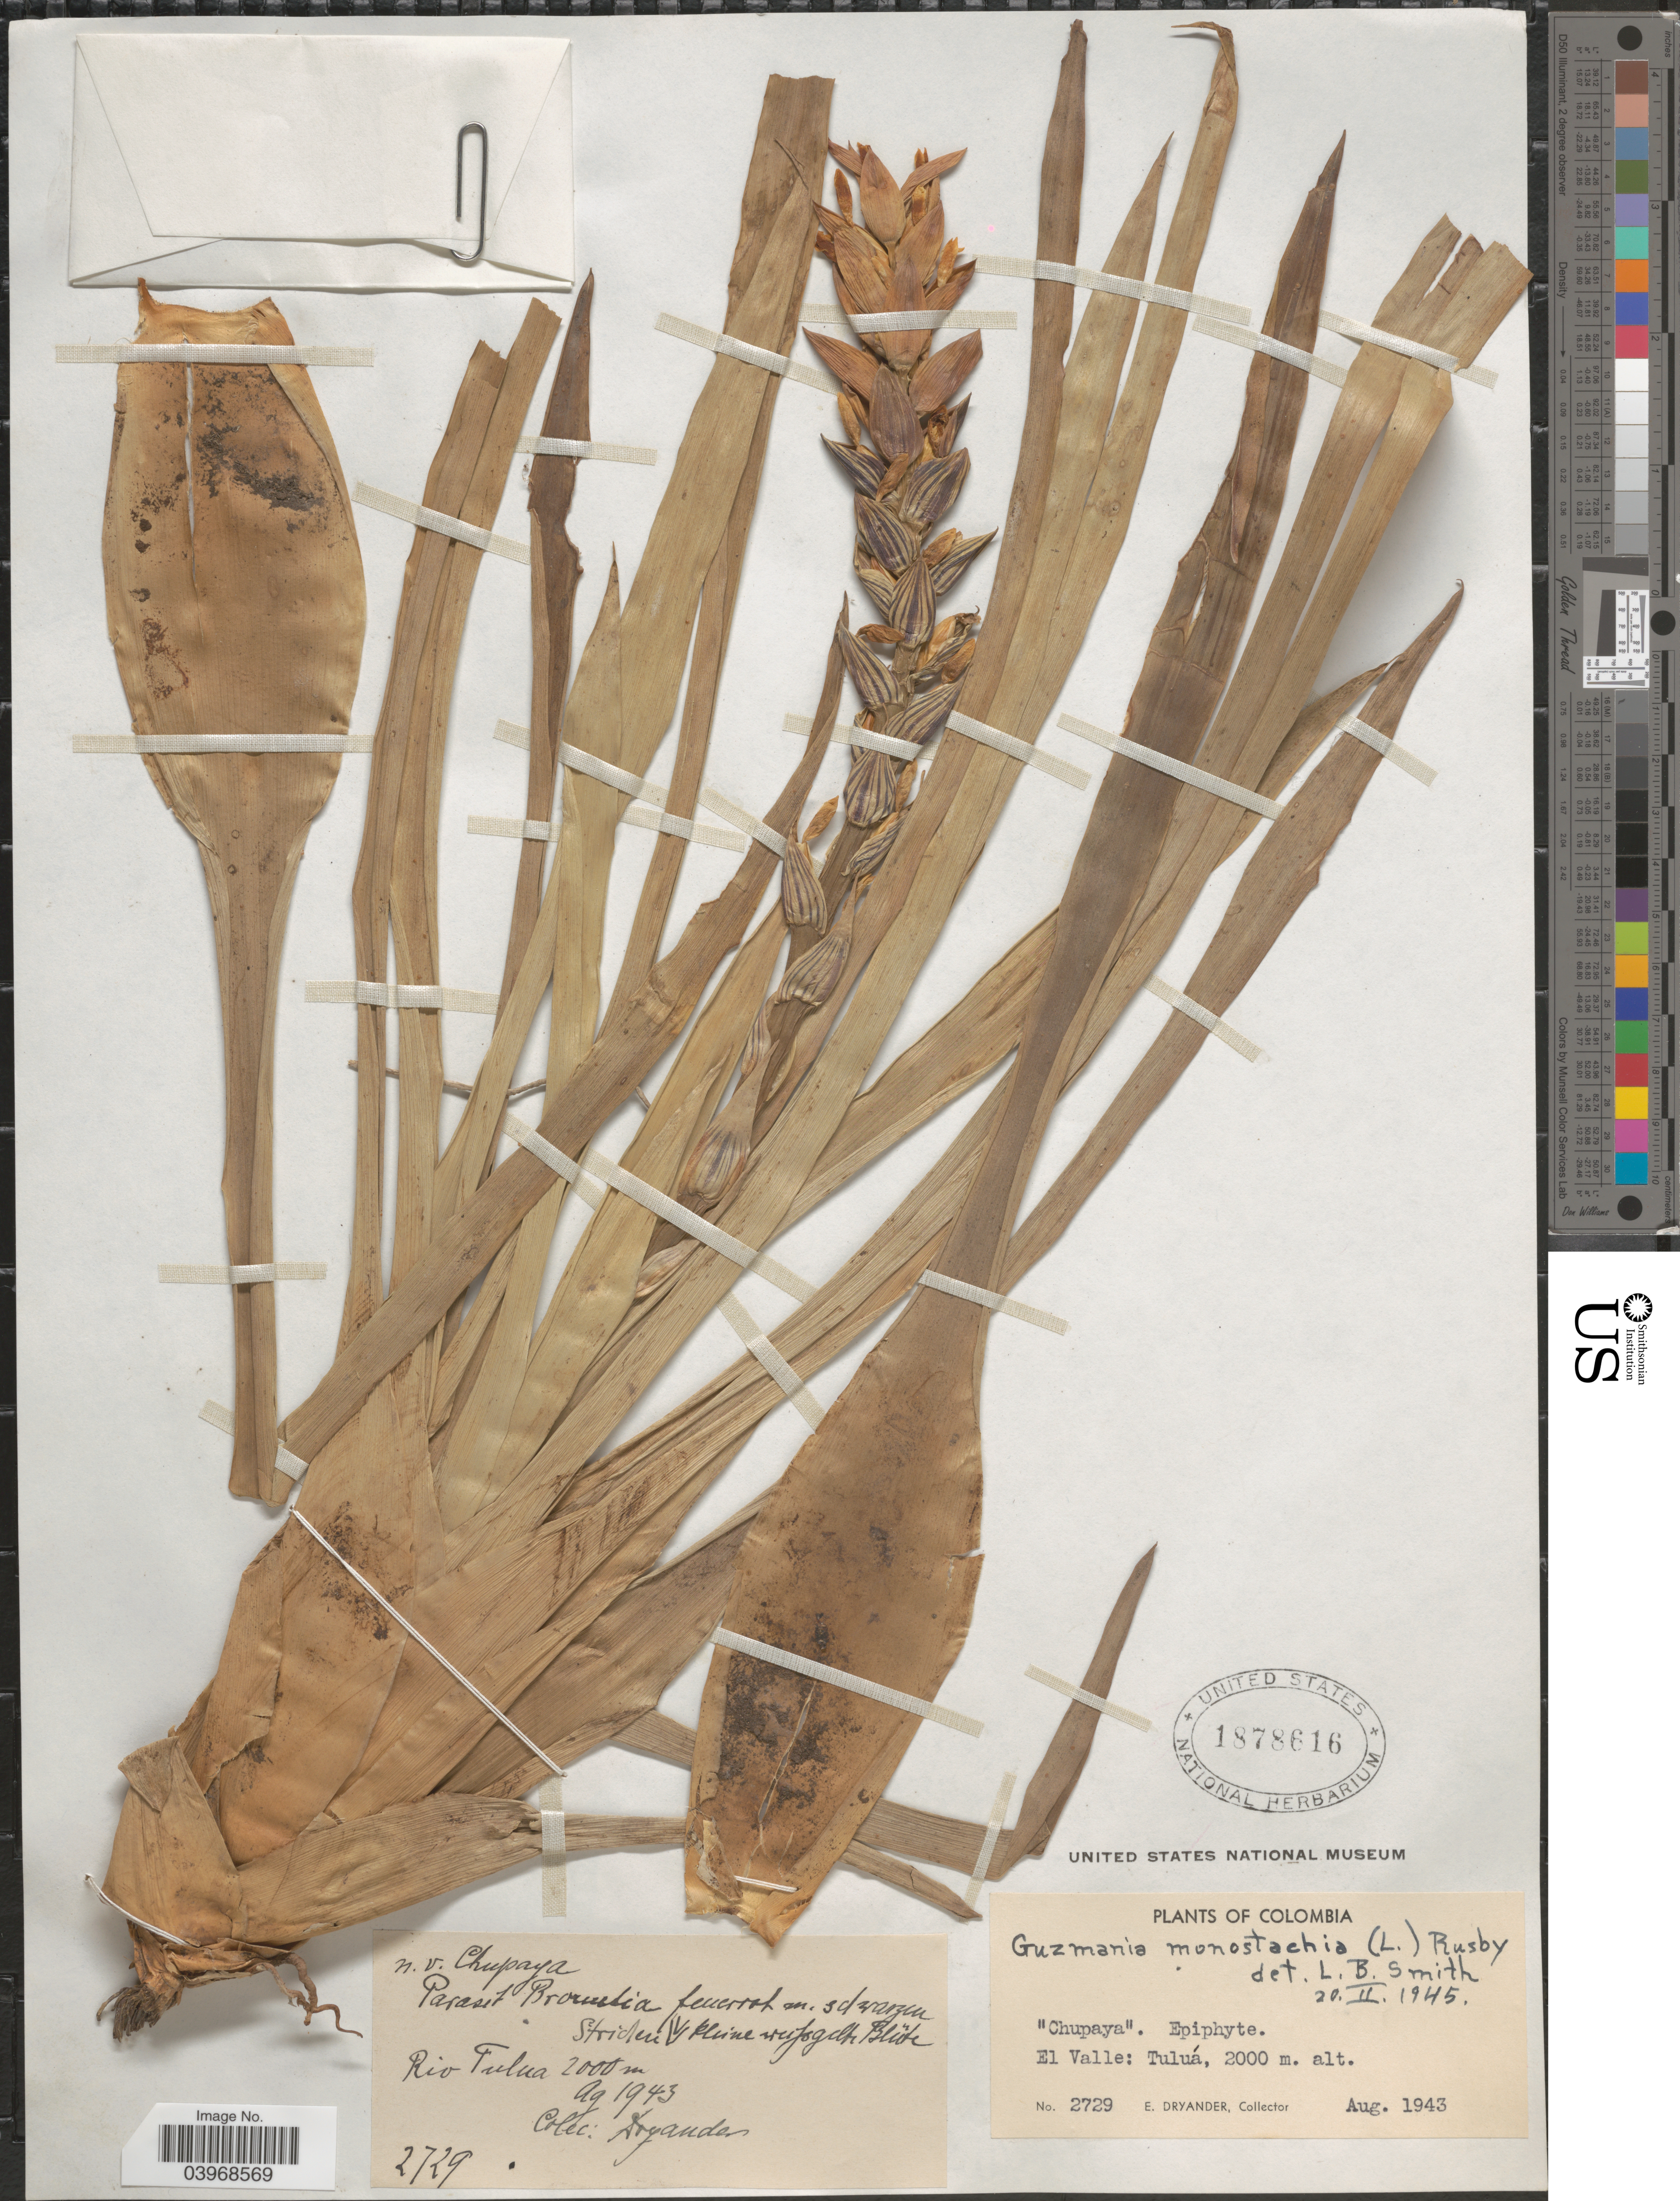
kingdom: Plantae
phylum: Tracheophyta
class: Liliopsida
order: Poales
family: Bromeliaceae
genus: Guzmania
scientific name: Guzmania monostachia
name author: (L.) Rusby ex Mez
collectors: E. Dryander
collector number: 2729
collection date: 1943-08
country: Colombia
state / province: Valle del Cauca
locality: El Valle: Rio Tuluá.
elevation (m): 2000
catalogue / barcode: US 1878616